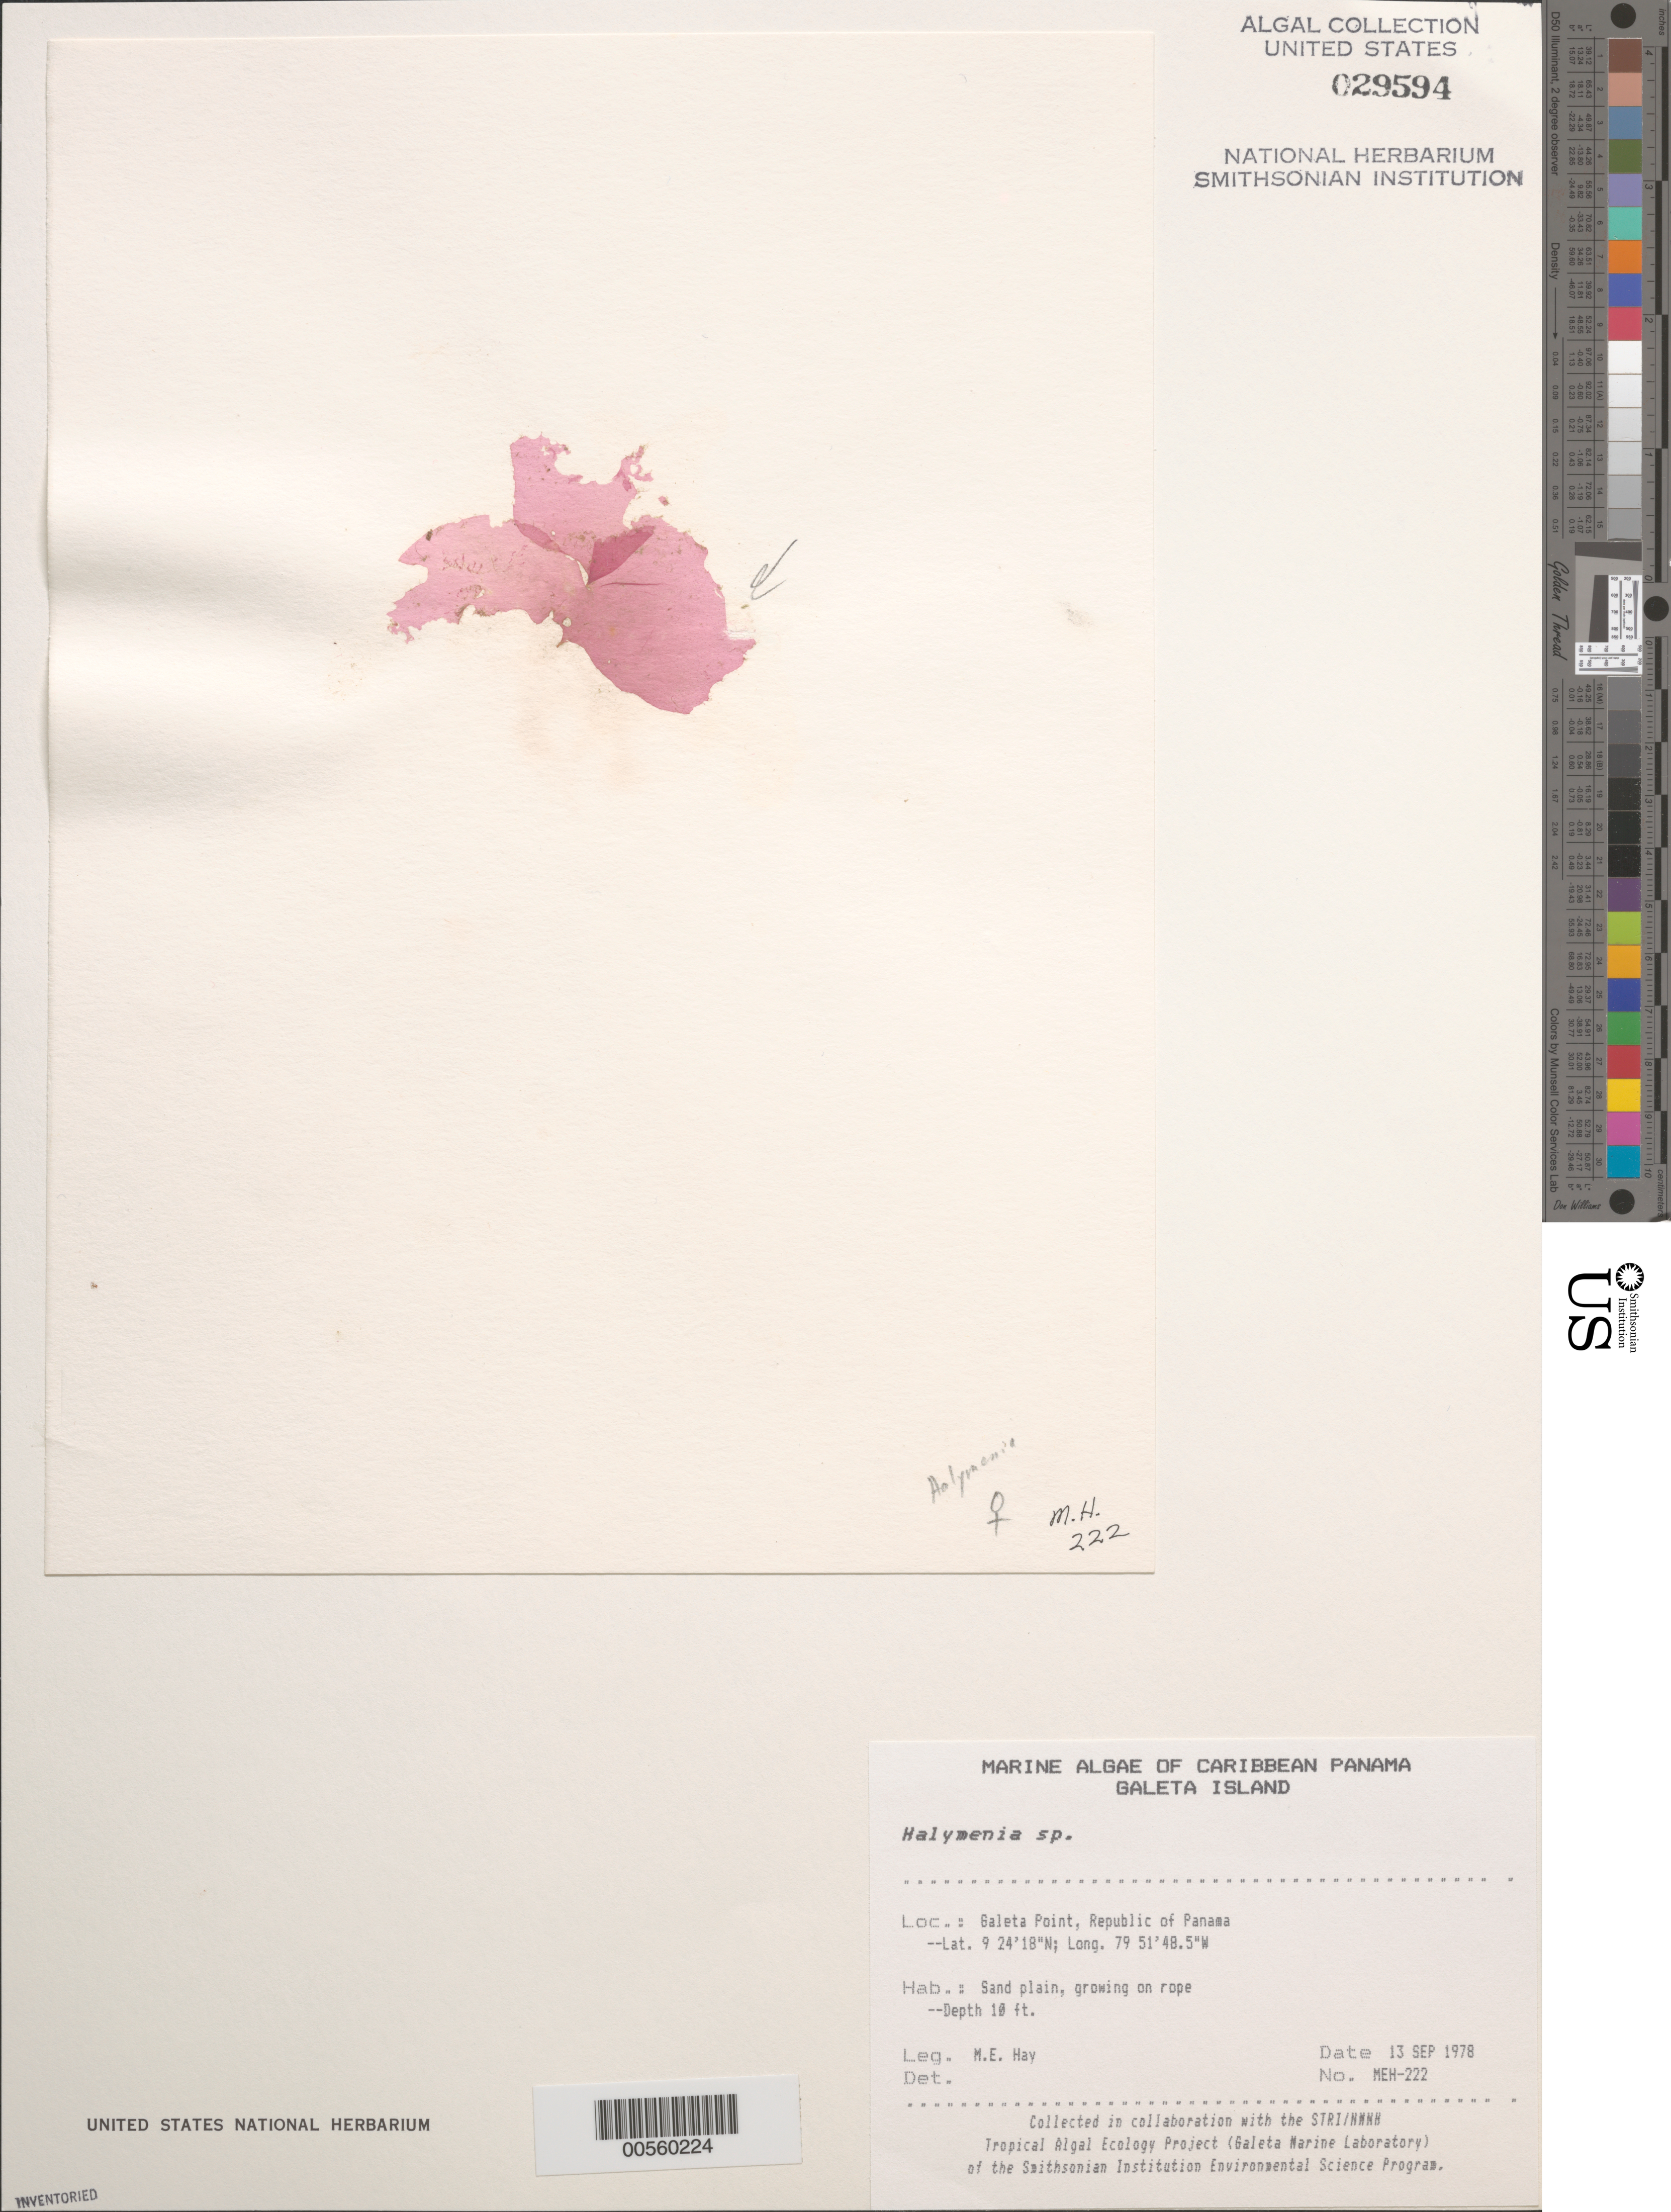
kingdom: Plantae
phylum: Rhodophyta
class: Florideophyceae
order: Halymeniales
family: Halymeniaceae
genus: Halymenia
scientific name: Halymenia sp.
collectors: M. E. Hay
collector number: MEH-222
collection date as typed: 13 Sep 1978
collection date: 1978-09-13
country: Panama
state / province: Colón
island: Galeta Island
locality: Galeta Point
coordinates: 9 24' 18" N, 79 51' 48.5" W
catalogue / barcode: US 29594